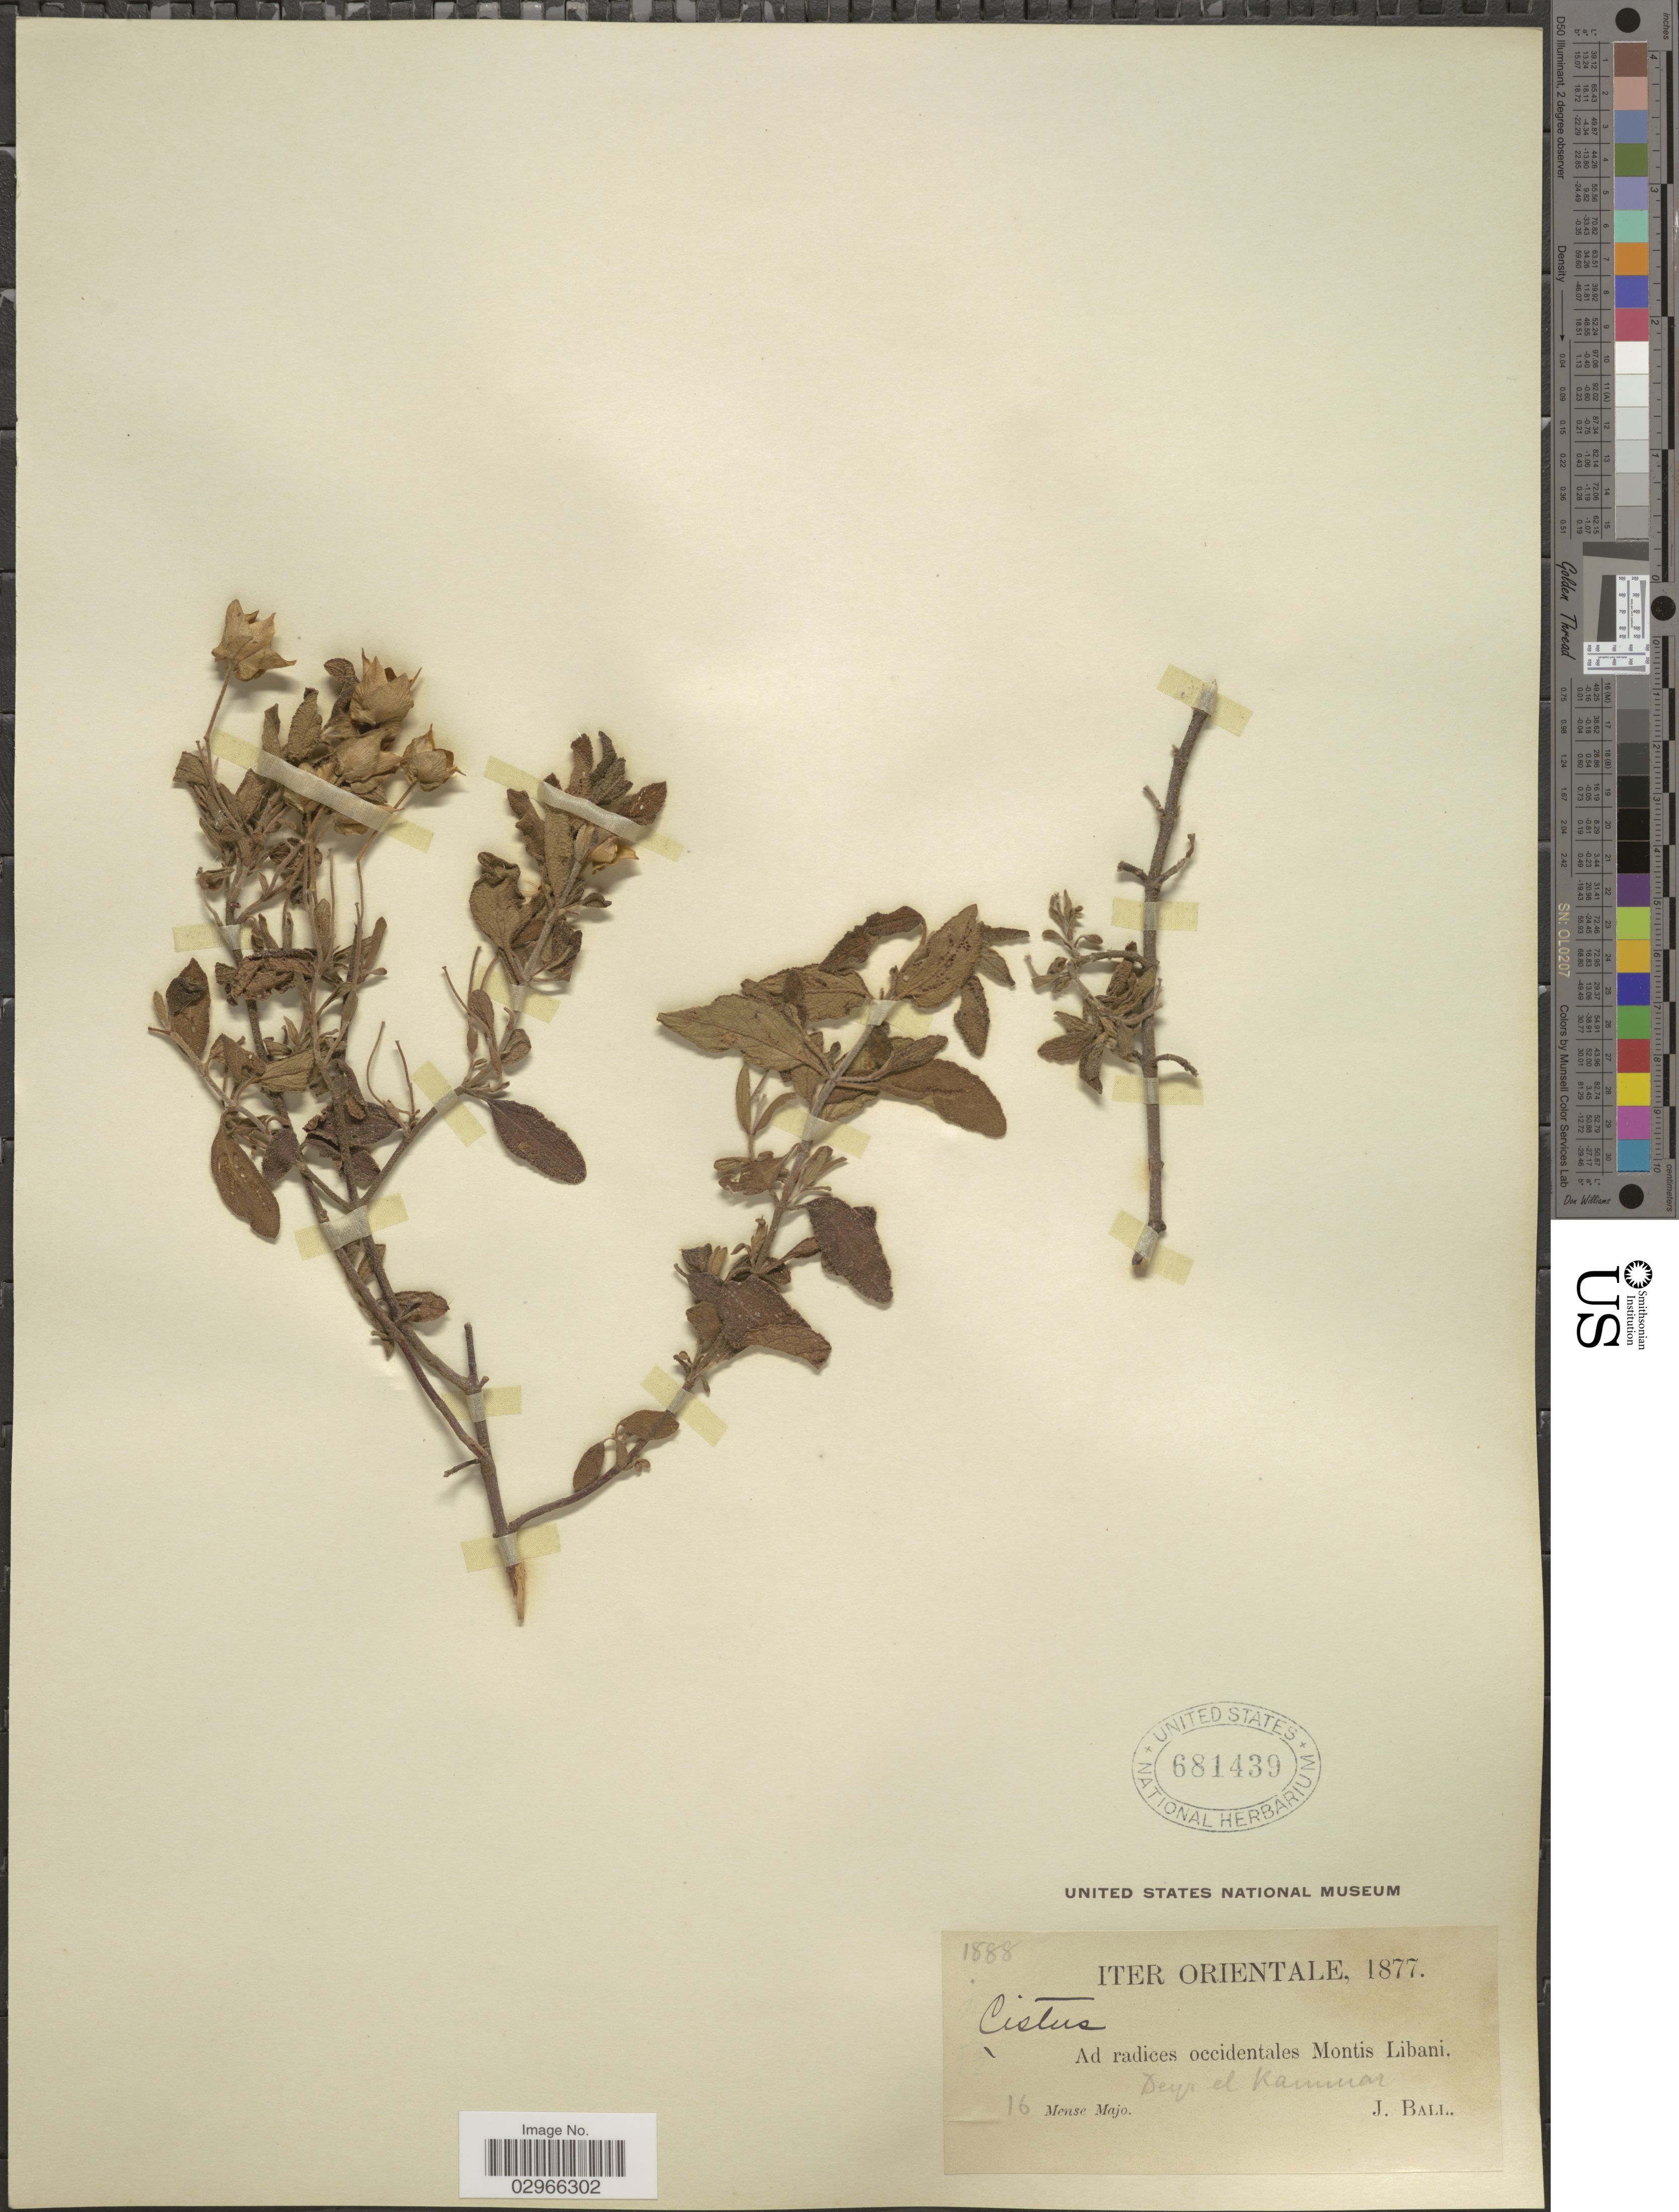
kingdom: Plantae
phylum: Tracheophyta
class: Magnoliopsida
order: Malvales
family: Cistaceae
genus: Cistus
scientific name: Cistus sp.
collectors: J. Ball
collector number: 1888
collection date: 1877-05-16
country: Lebanon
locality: Orientale. Ad radices occidentalis Montis Libani.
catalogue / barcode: US 681439